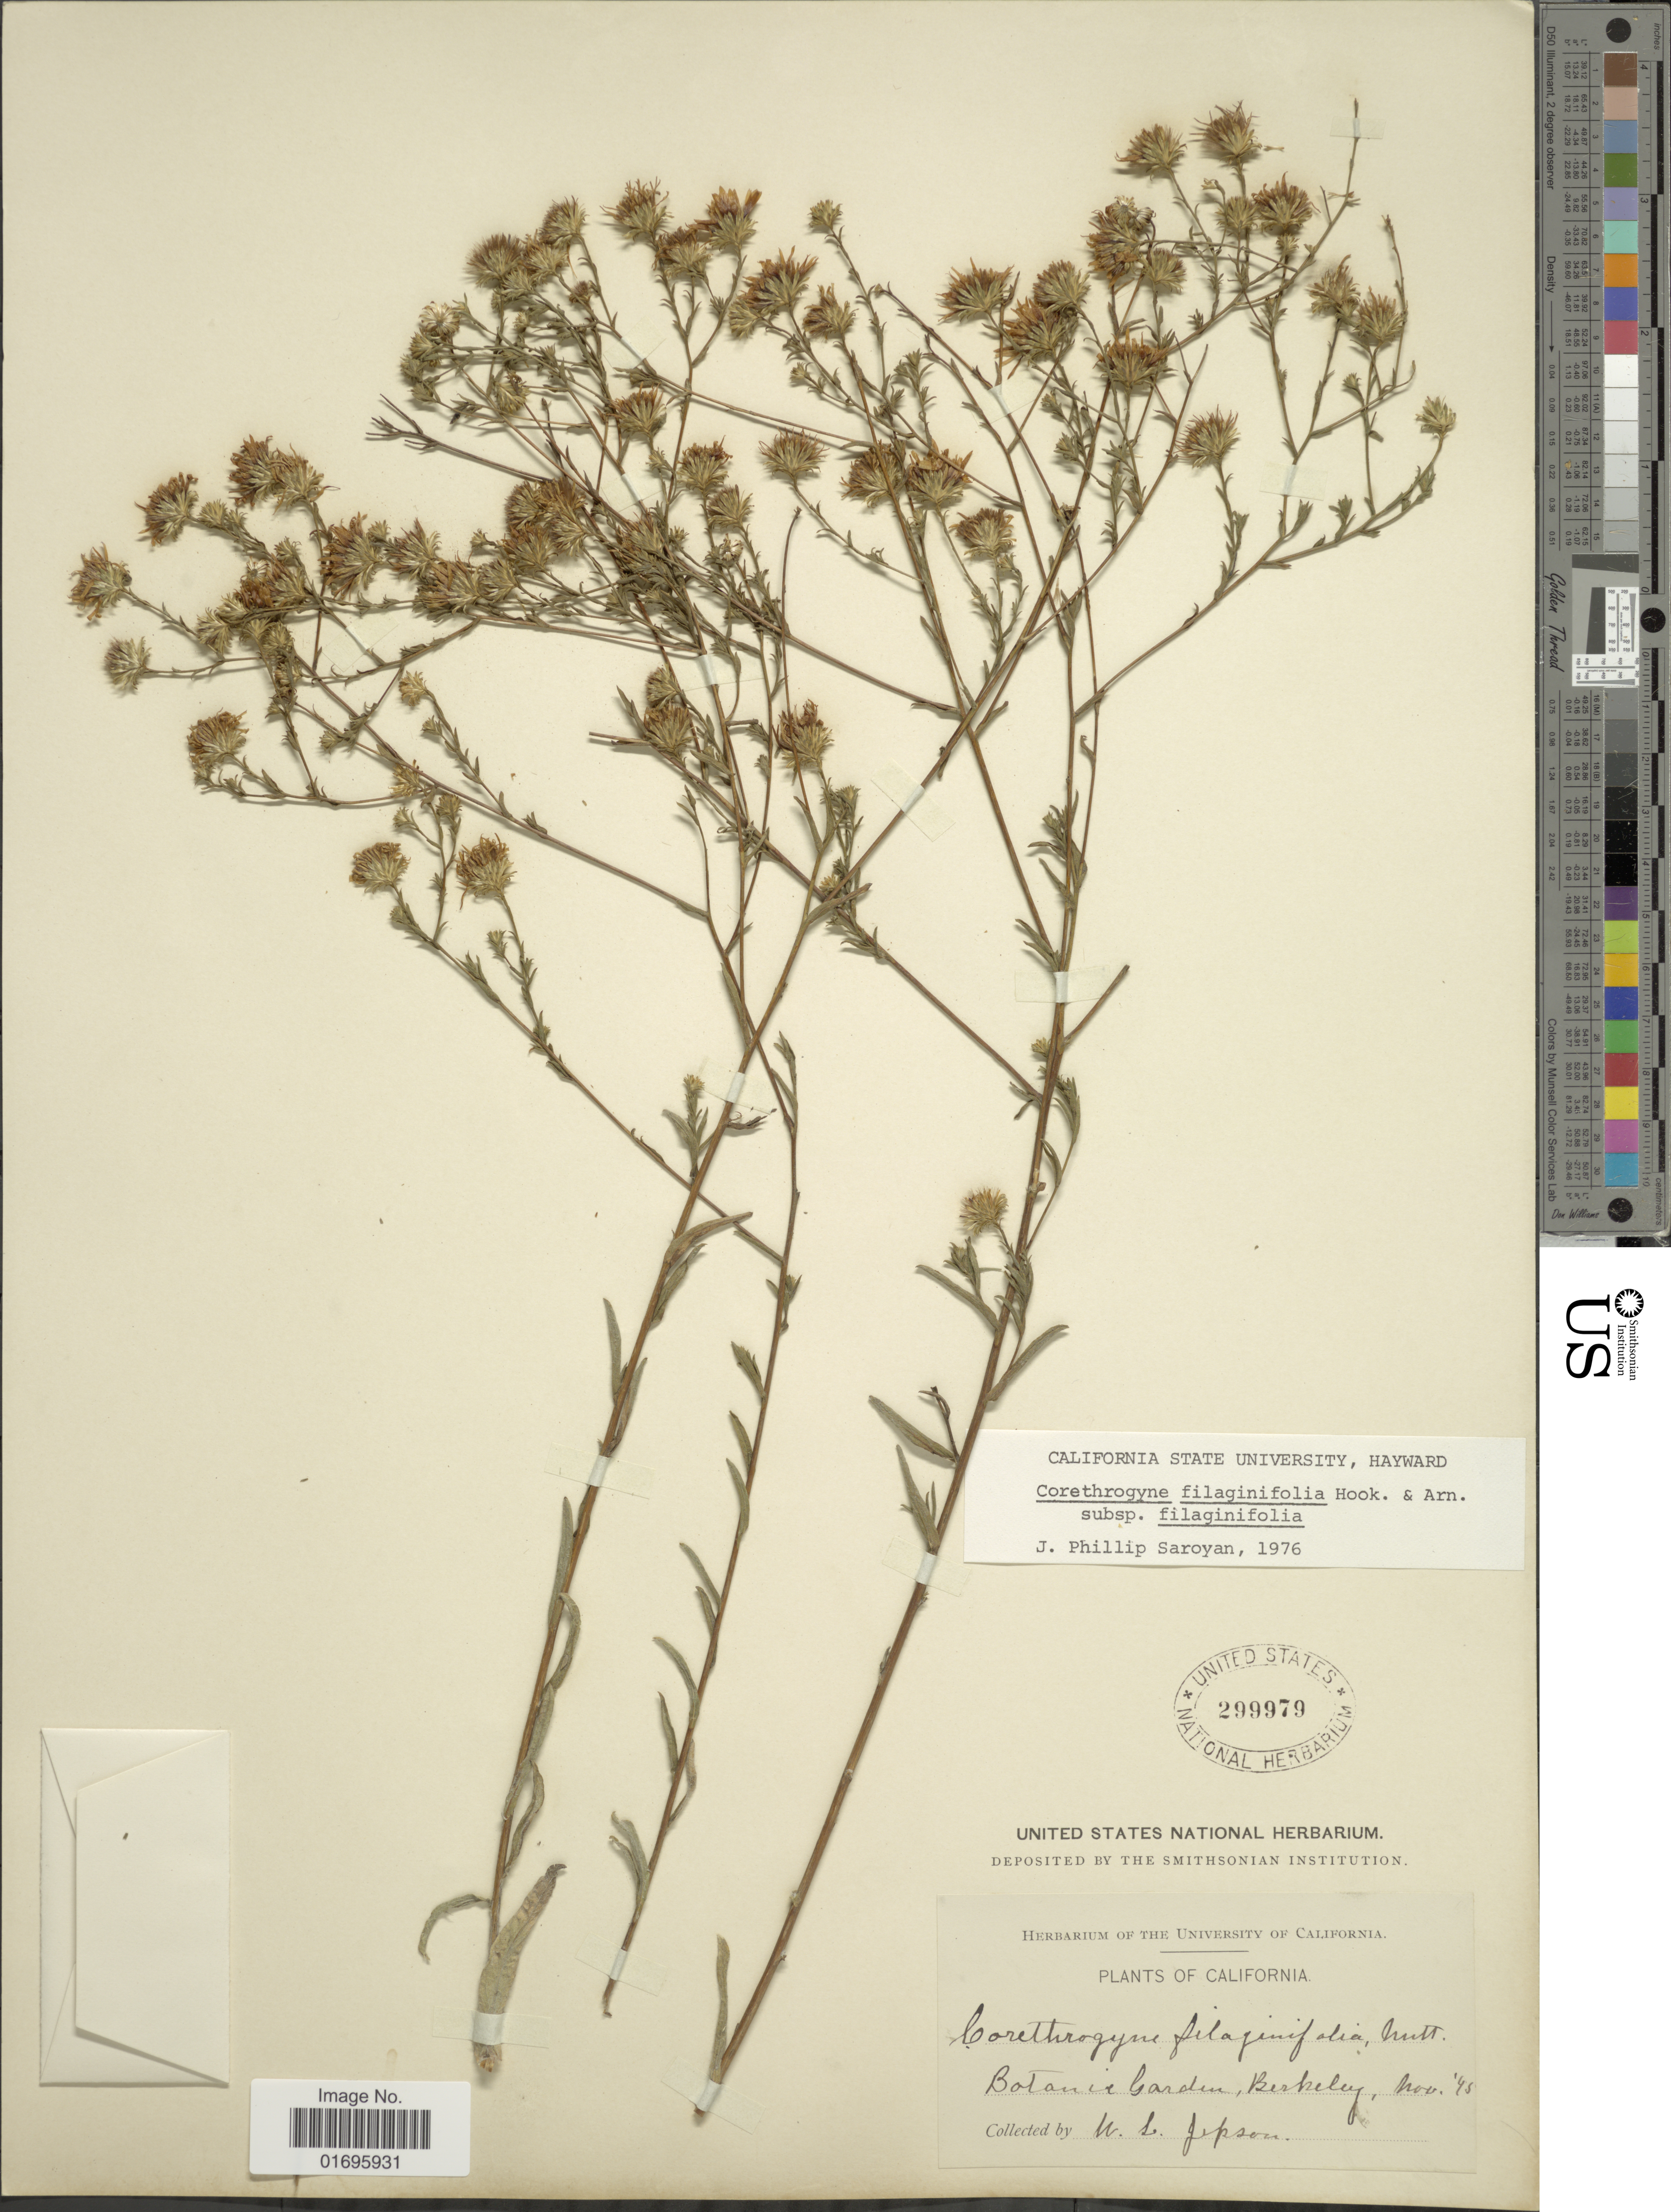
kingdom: Plantae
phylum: Tracheophyta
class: Magnoliopsida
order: Asterales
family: Asteraceae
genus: Corethrogyne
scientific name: Corethrogyne filaginifolia var. filaginifolia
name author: (Hook.) Nutt.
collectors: W. L. Jepson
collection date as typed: Transcribed d/m/y: /11/45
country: United States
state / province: California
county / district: Alameda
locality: Botanic garden, Berkeley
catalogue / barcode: US 299979